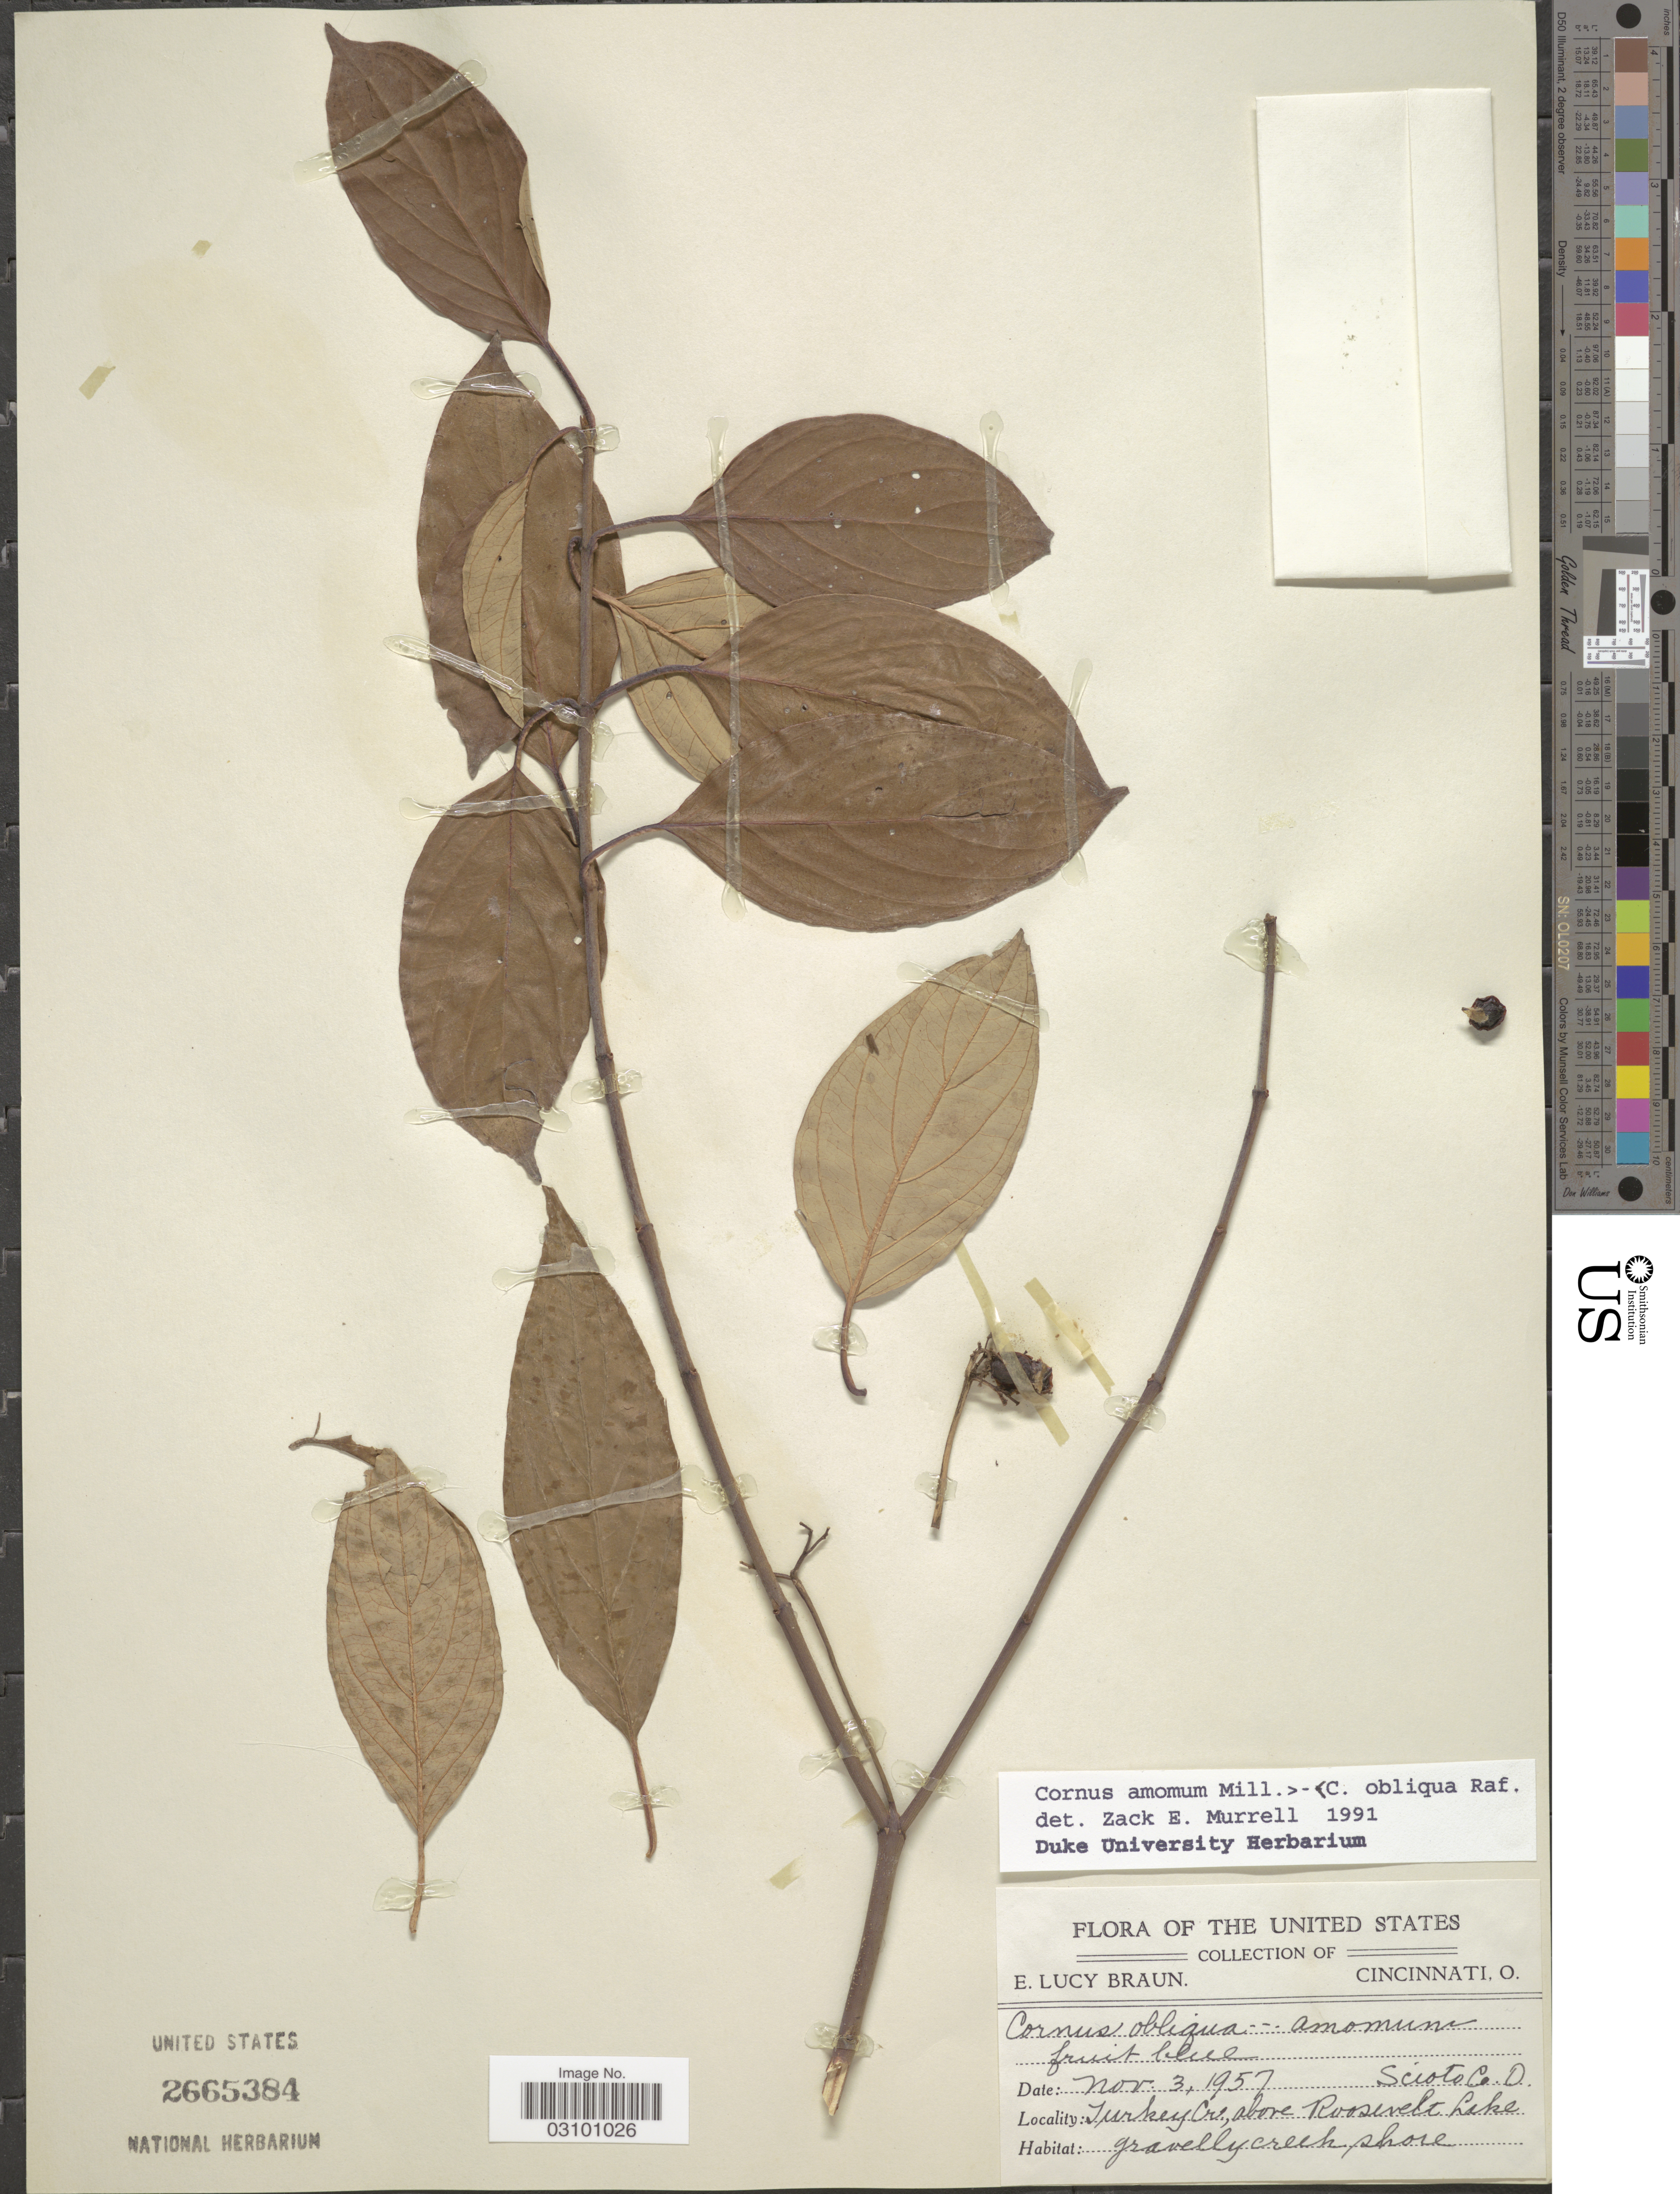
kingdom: Plantae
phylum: Tracheophyta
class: Magnoliopsida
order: Cornales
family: Cornaceae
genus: Cornus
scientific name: Cornus sp.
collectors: E. L. Braun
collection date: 1957-11-03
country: United States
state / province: Ohio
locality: Scioto Co. Turkey Cr., above Roosevelt Lake.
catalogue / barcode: US 2665384